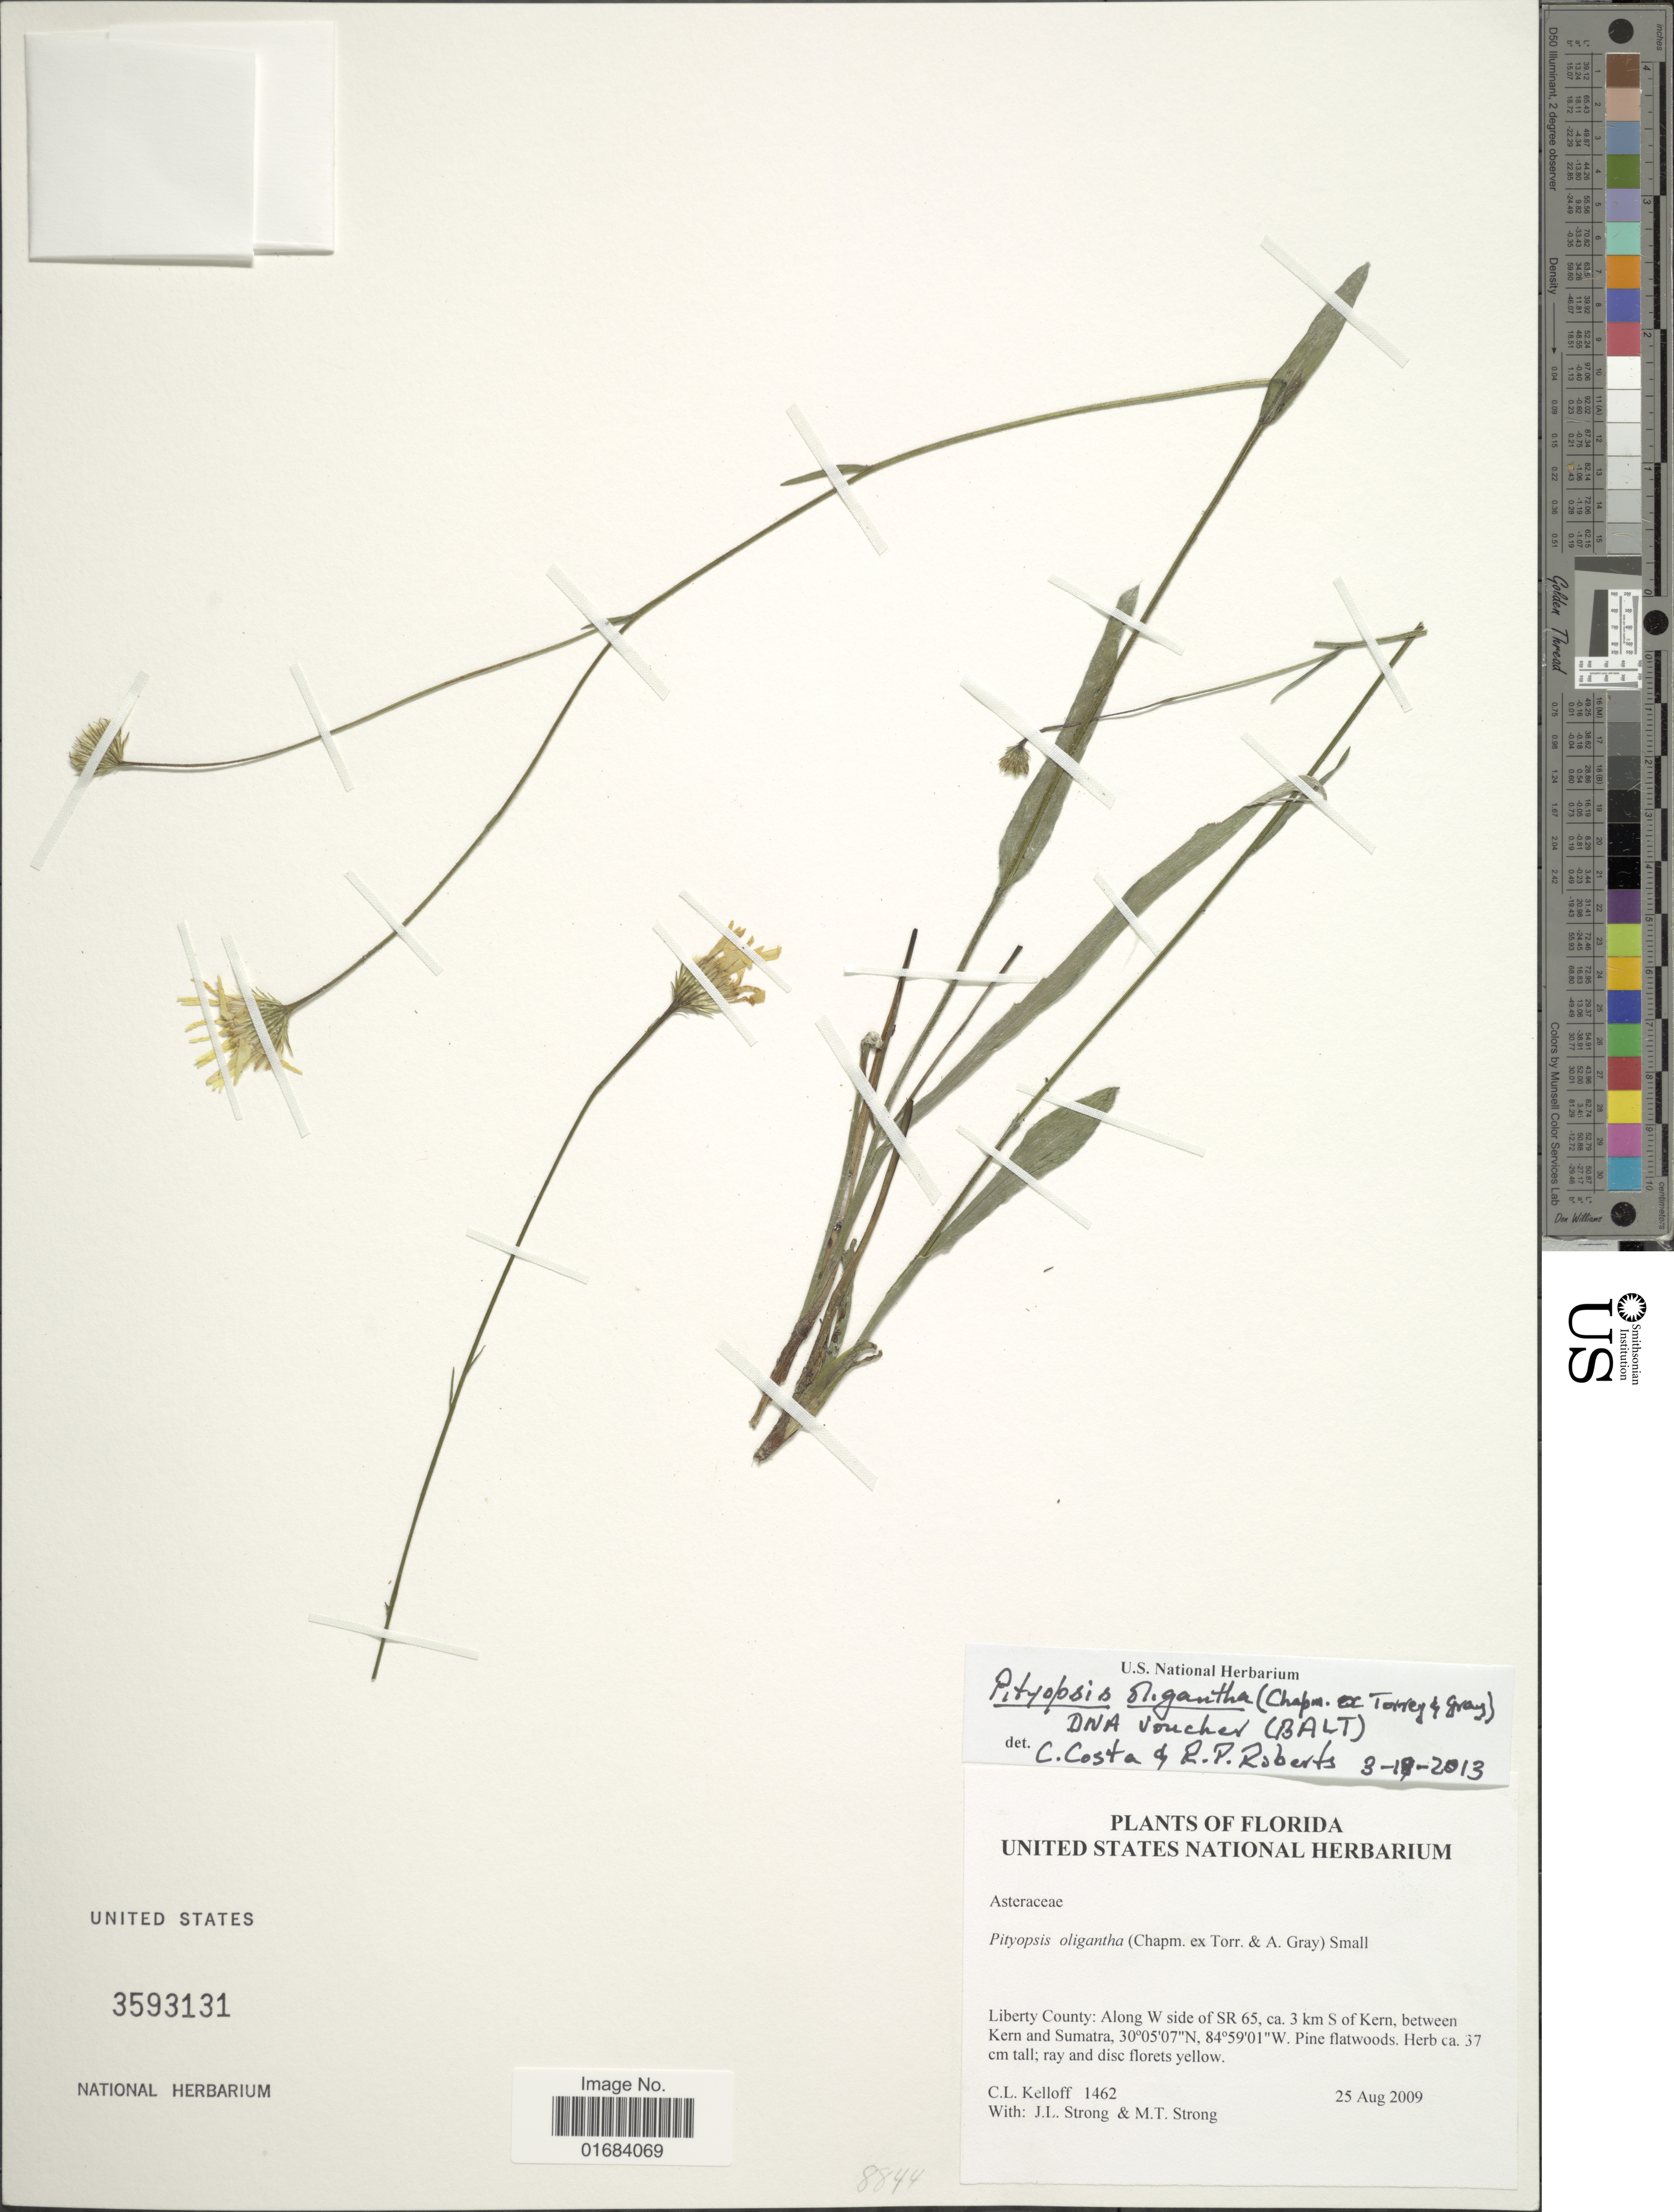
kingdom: Plantae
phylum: Tracheophyta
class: Magnoliopsida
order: Asterales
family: Asteraceae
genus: Pityopsis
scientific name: Pityopsis oligantha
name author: (Chapm. ex Torr. & A. Gray) Small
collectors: C. L. Kelloff, J. L. Strong & M. T. Strong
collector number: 1462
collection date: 2009-08-25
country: United States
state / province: Florida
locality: Liberty County: Along W side of SR 65, ca. km S of Kern, between Kern and Sumatra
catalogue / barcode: US 3593131